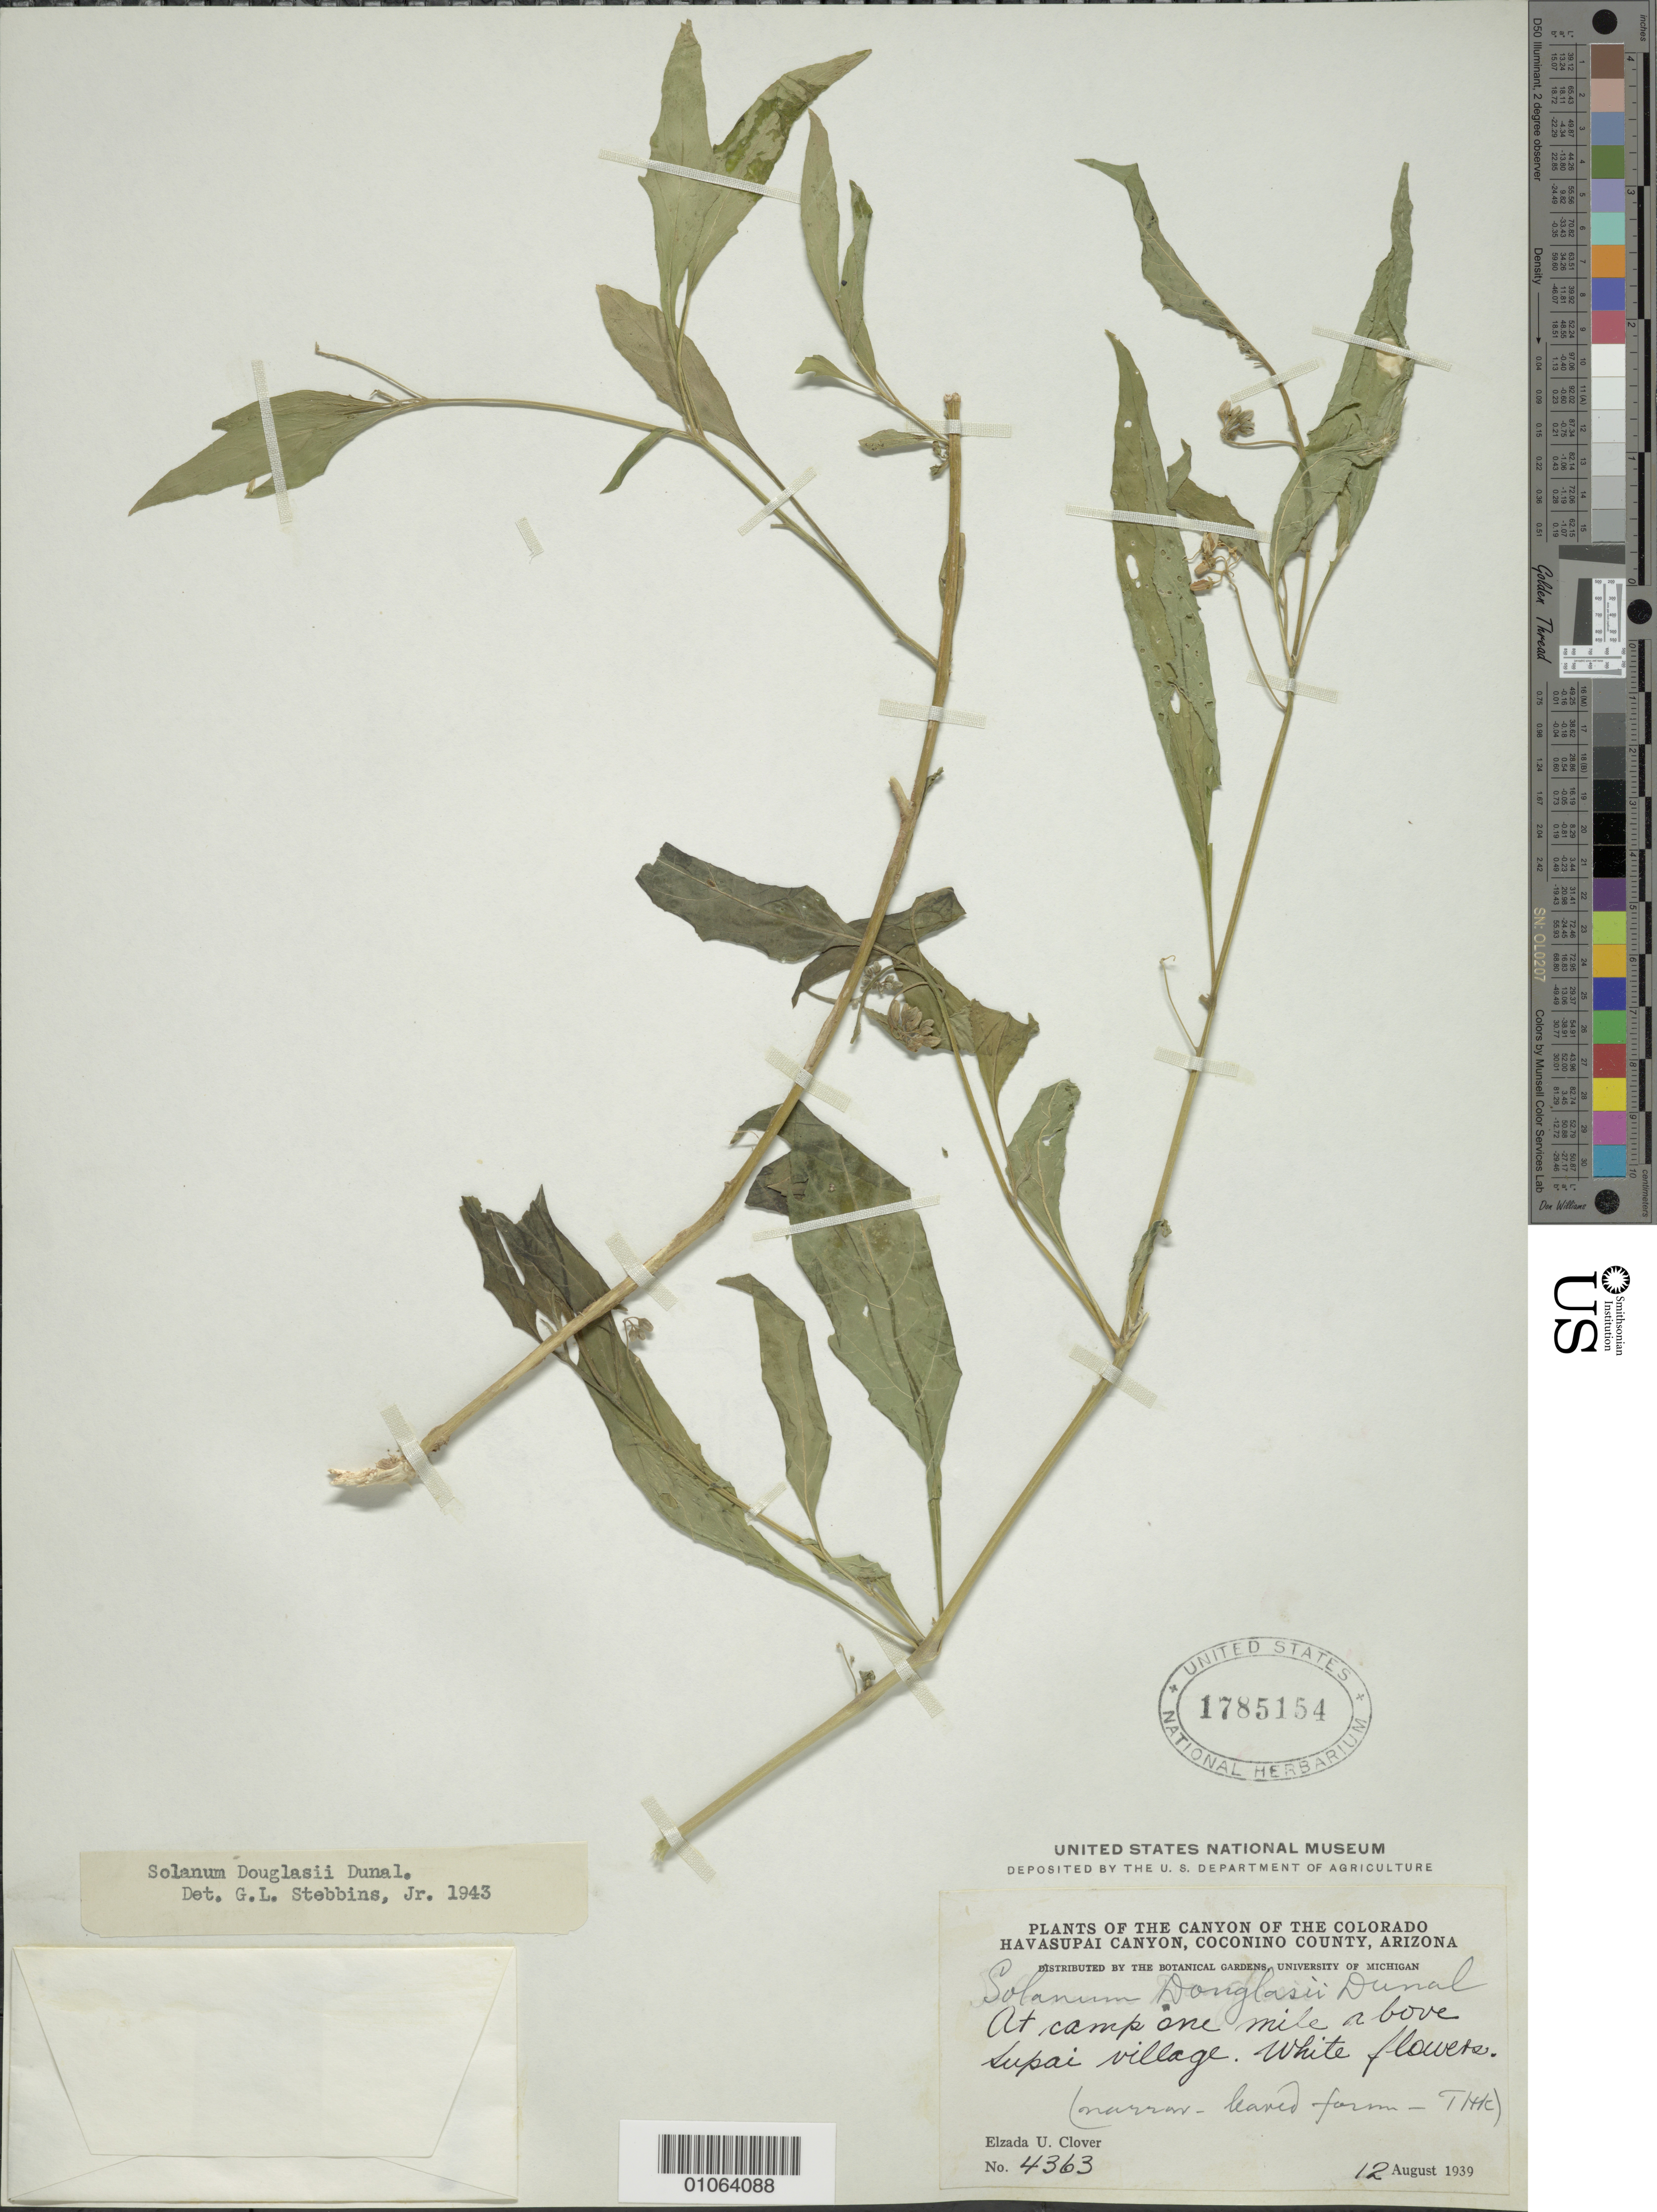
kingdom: Plantae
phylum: Tracheophyta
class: Magnoliopsida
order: Solanales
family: Solanaceae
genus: Solanum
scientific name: Solanum douglasii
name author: Dunal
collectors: E. U. Clover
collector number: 4363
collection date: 1939-08-12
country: United States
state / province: Arizona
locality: The Canyon of the Colorado Havasupai Canyon, Coconino County. At camp one mile above Supai village.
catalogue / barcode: US 1785154